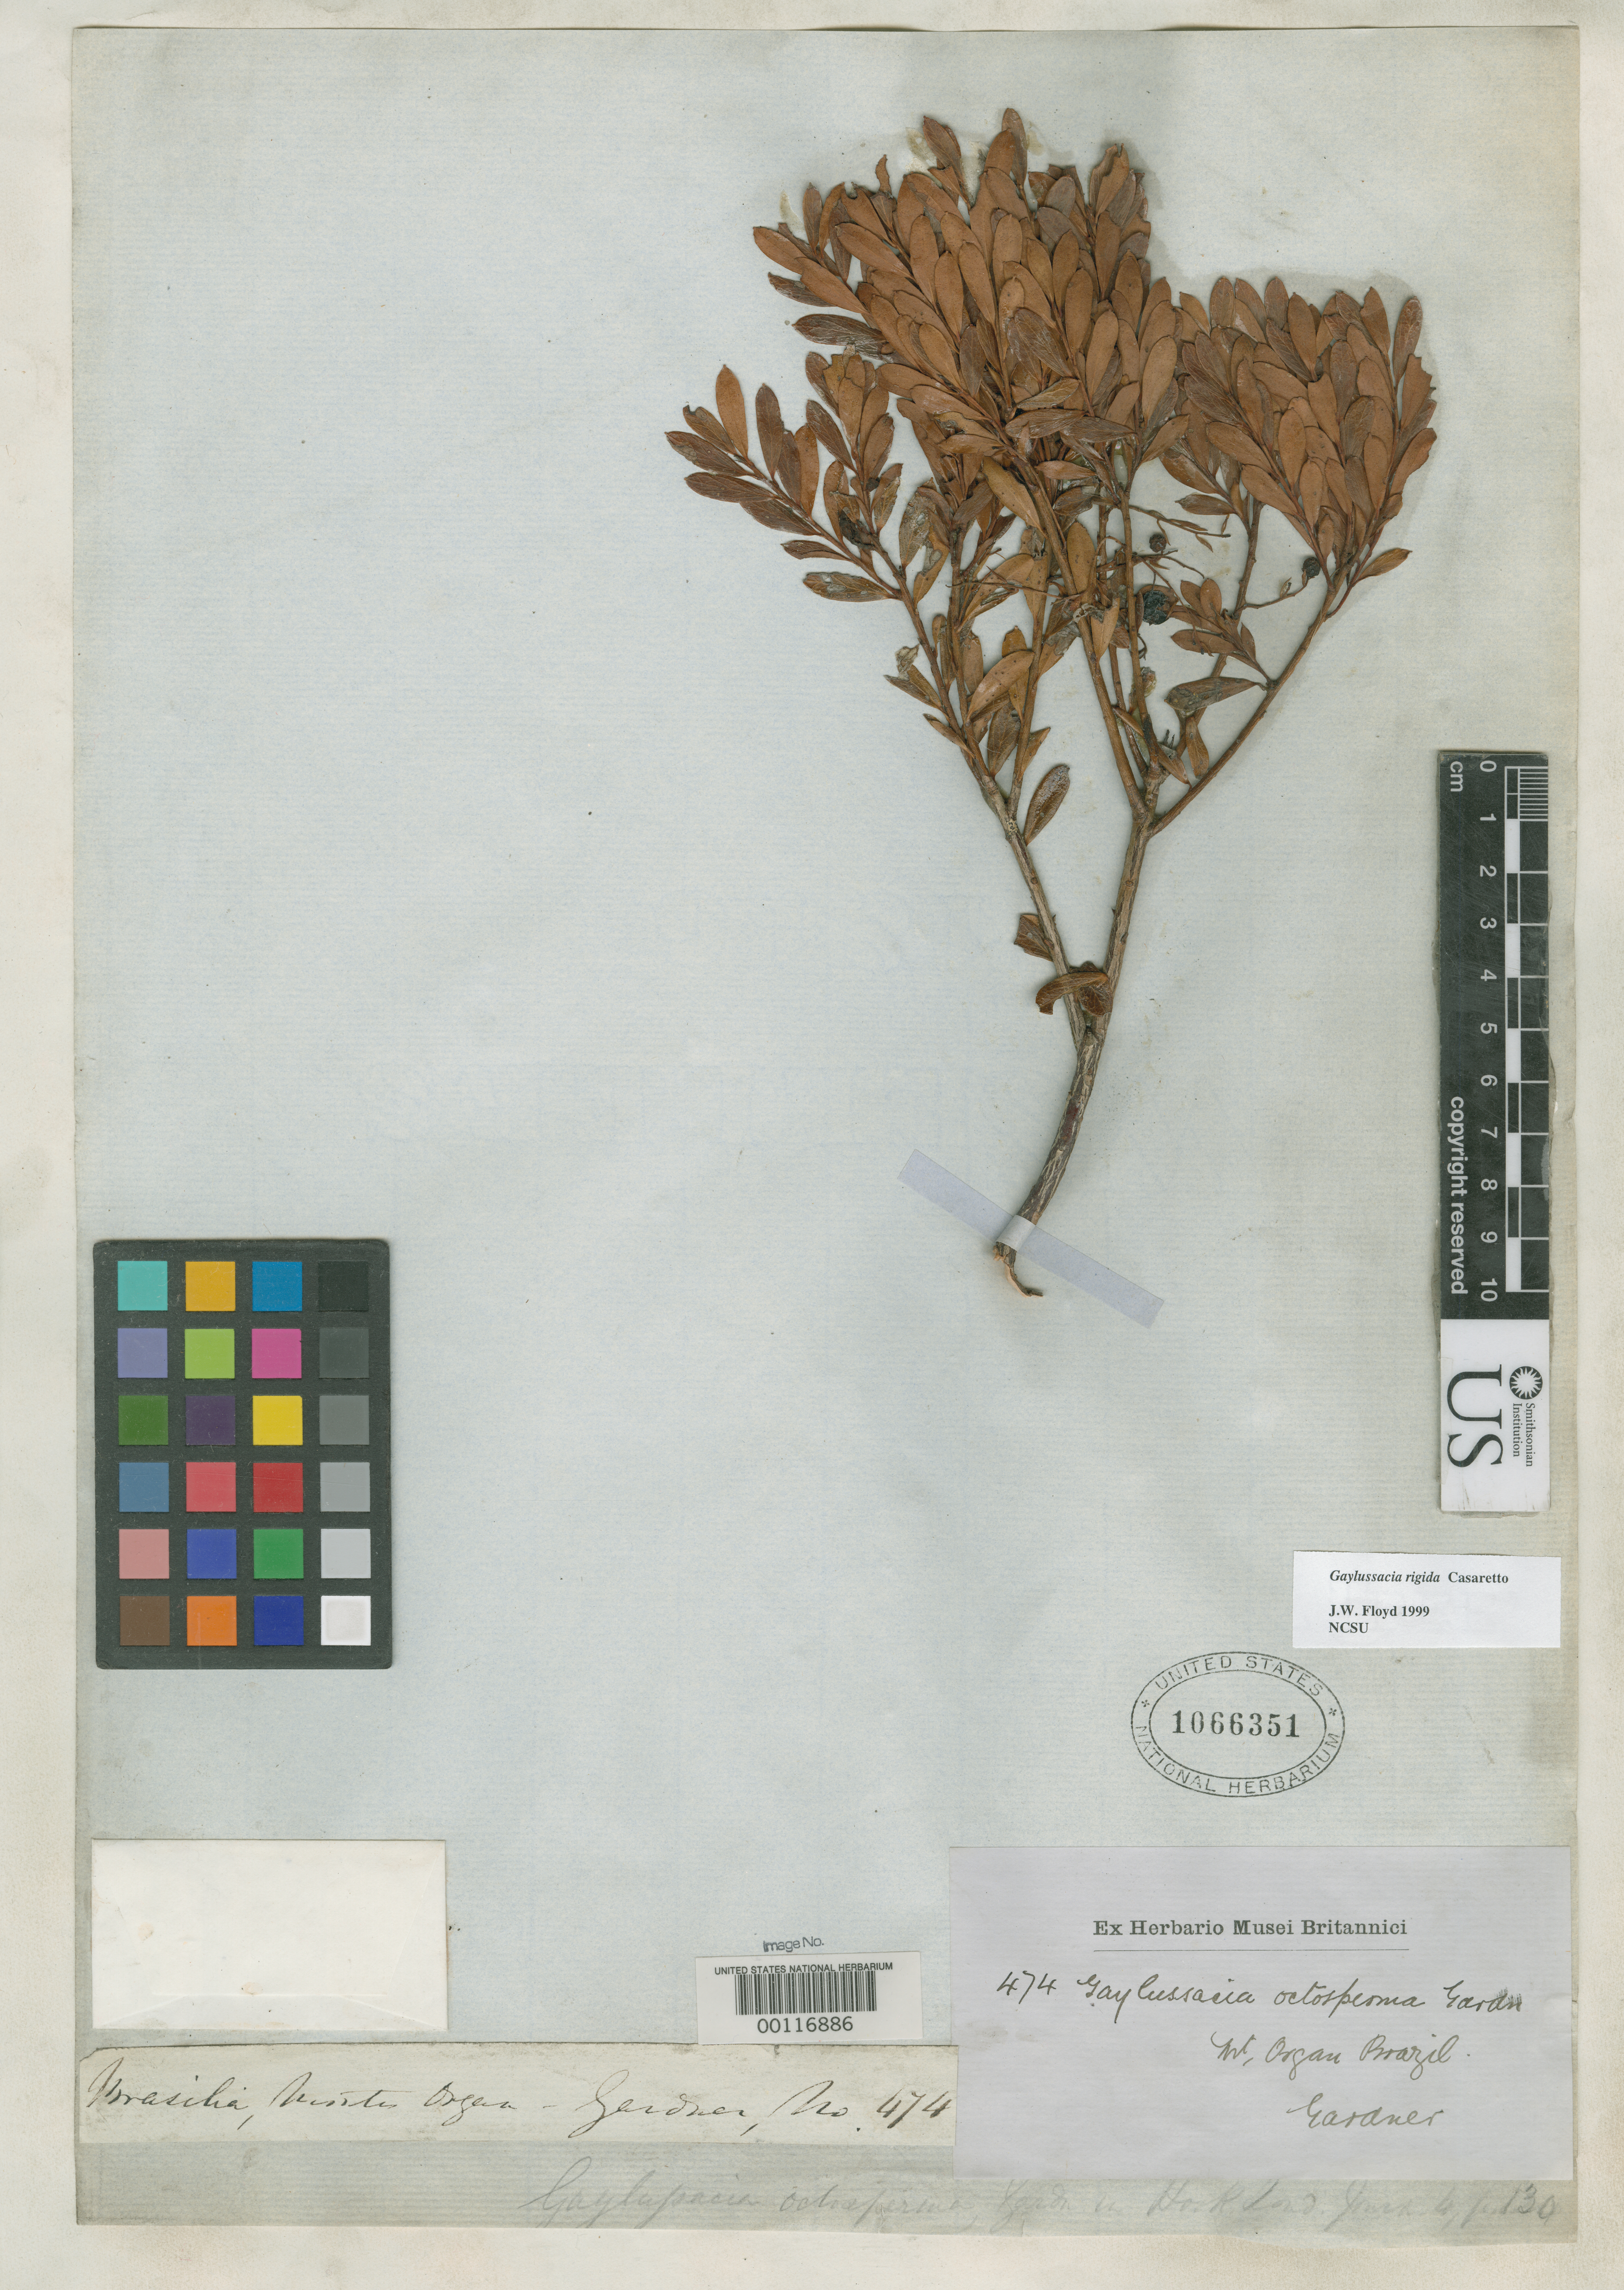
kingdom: Plantae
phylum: Tracheophyta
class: Magnoliopsida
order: Ericales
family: Ericaceae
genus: Gaylussacia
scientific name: Gaylussacia octosperma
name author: Gardner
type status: Isosyntype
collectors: G. Gardner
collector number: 474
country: Brazil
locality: Mt. Organ.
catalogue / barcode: US 1066351